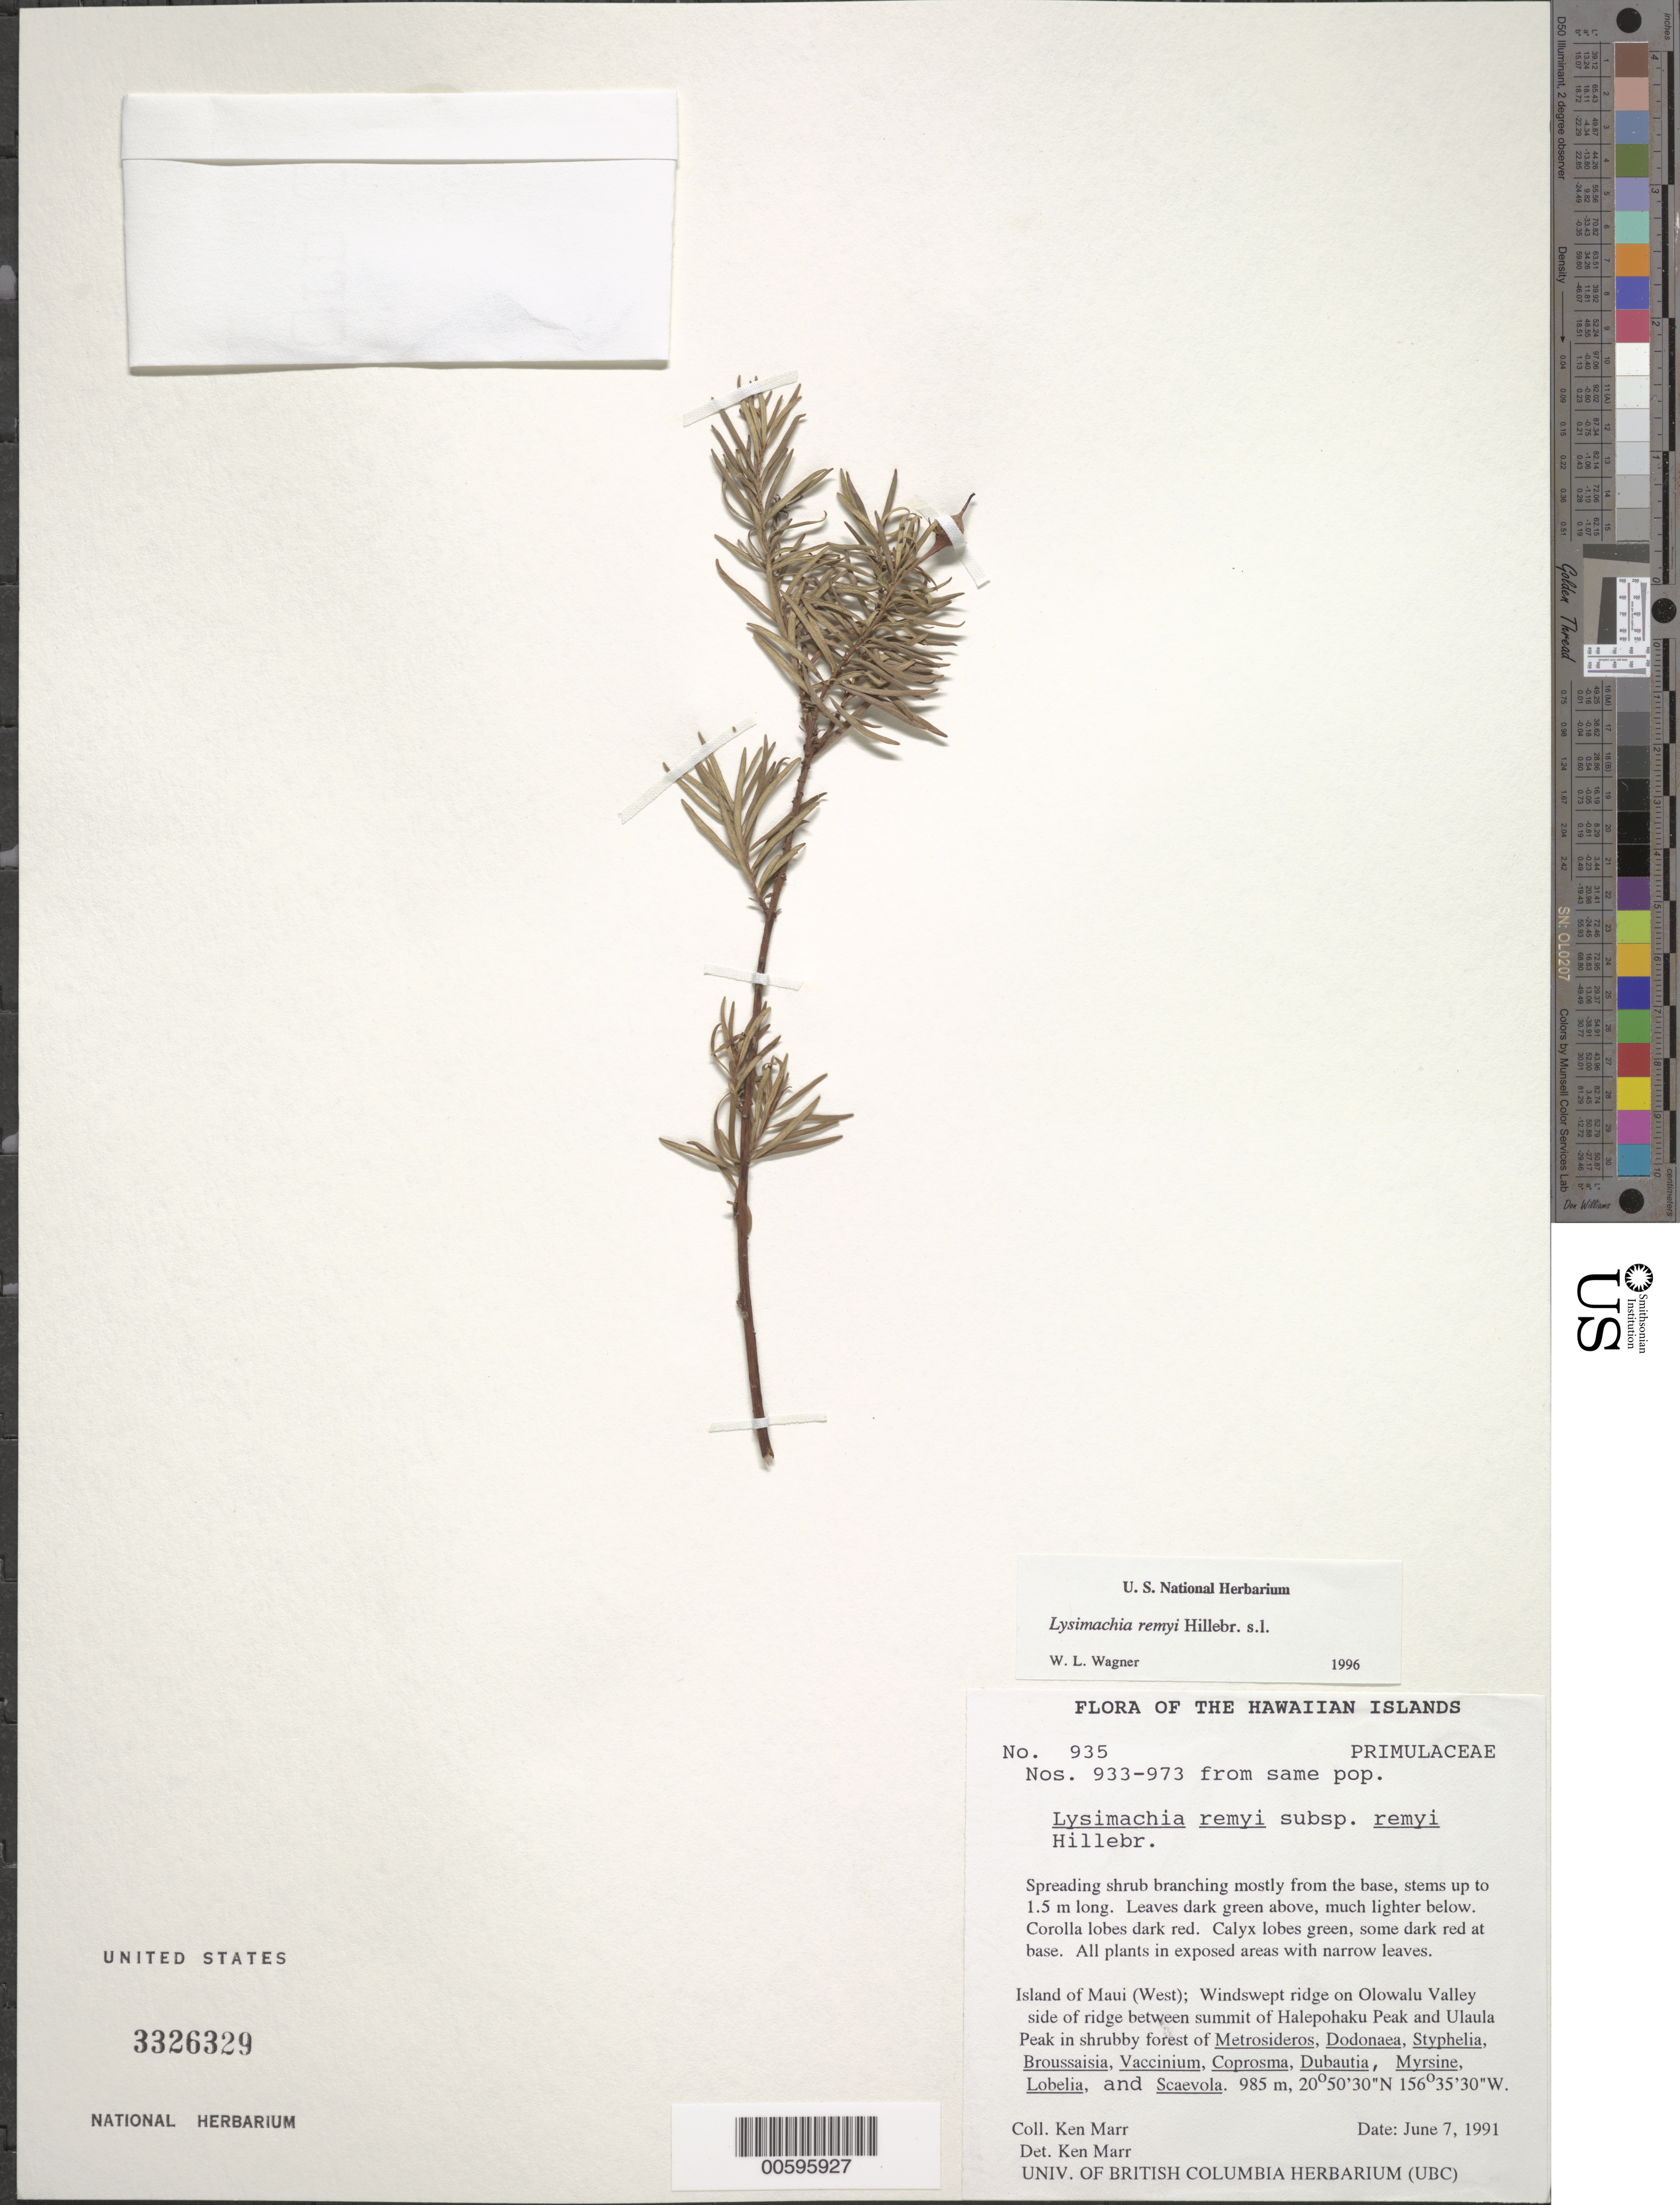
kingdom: Plantae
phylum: Tracheophyta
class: Magnoliopsida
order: Ericales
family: Primulaceae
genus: Lysimachia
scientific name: Lysimachia remyi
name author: Hillebr.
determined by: Wagner, W. L., (BOT), Smithsonian Institution - National Museum of Natural History (UNITED STATES)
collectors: K. Marr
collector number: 935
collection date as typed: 7 Jun 1991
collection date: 1991-06-07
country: United States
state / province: Hawaii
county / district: Maui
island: Maui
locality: W Maui; Windswept ridge on Olowalu Valley side of ridge between summit of Halepohaku Peak and Ulaula Peak.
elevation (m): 985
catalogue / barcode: US 3326329